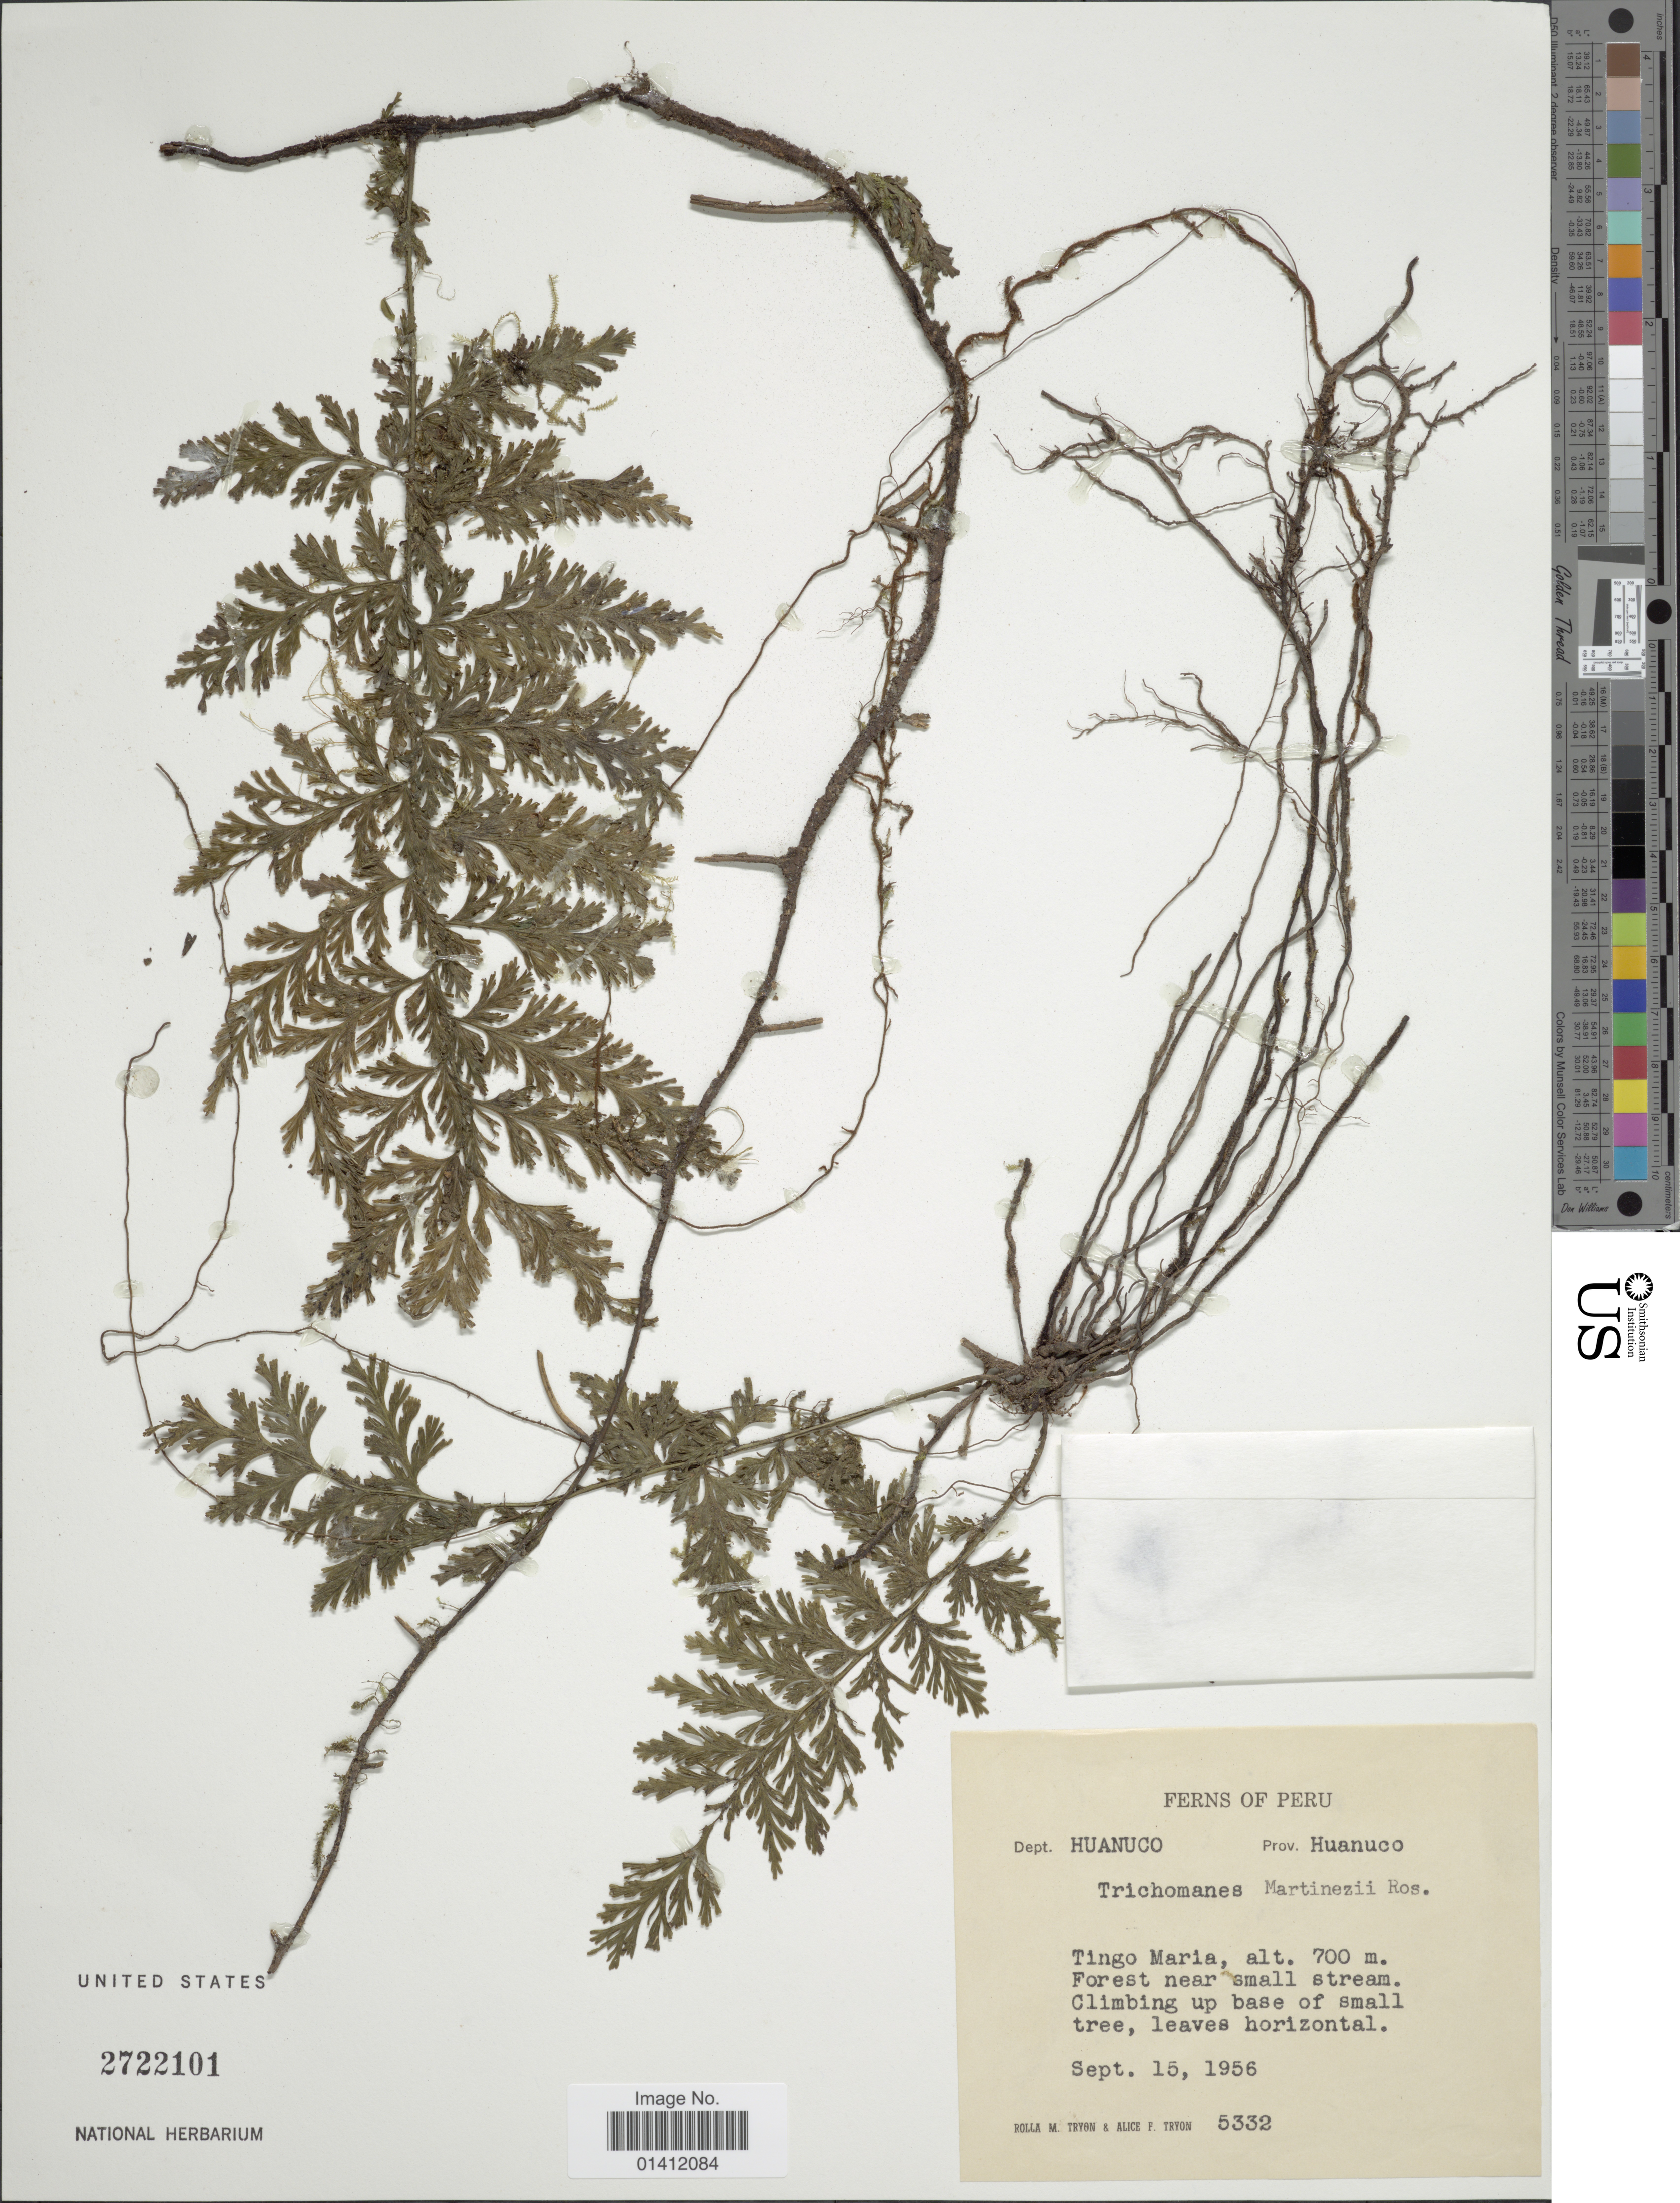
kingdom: Plantae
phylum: Tracheophyta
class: Polypodiopsida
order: Hymenophyllales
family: Hymenophyllaceae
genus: Vandenboschia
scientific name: Vandenboschia collariata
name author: (Bosch) Ebihara & K. Iwats.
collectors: R. M. Tryon & A. F. Tryon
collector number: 5332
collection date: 1956-09-15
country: Peru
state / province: Huánuco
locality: Dept. Huanuco. Tingo Maria. Forest near small stream.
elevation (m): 700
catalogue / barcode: US 2722101